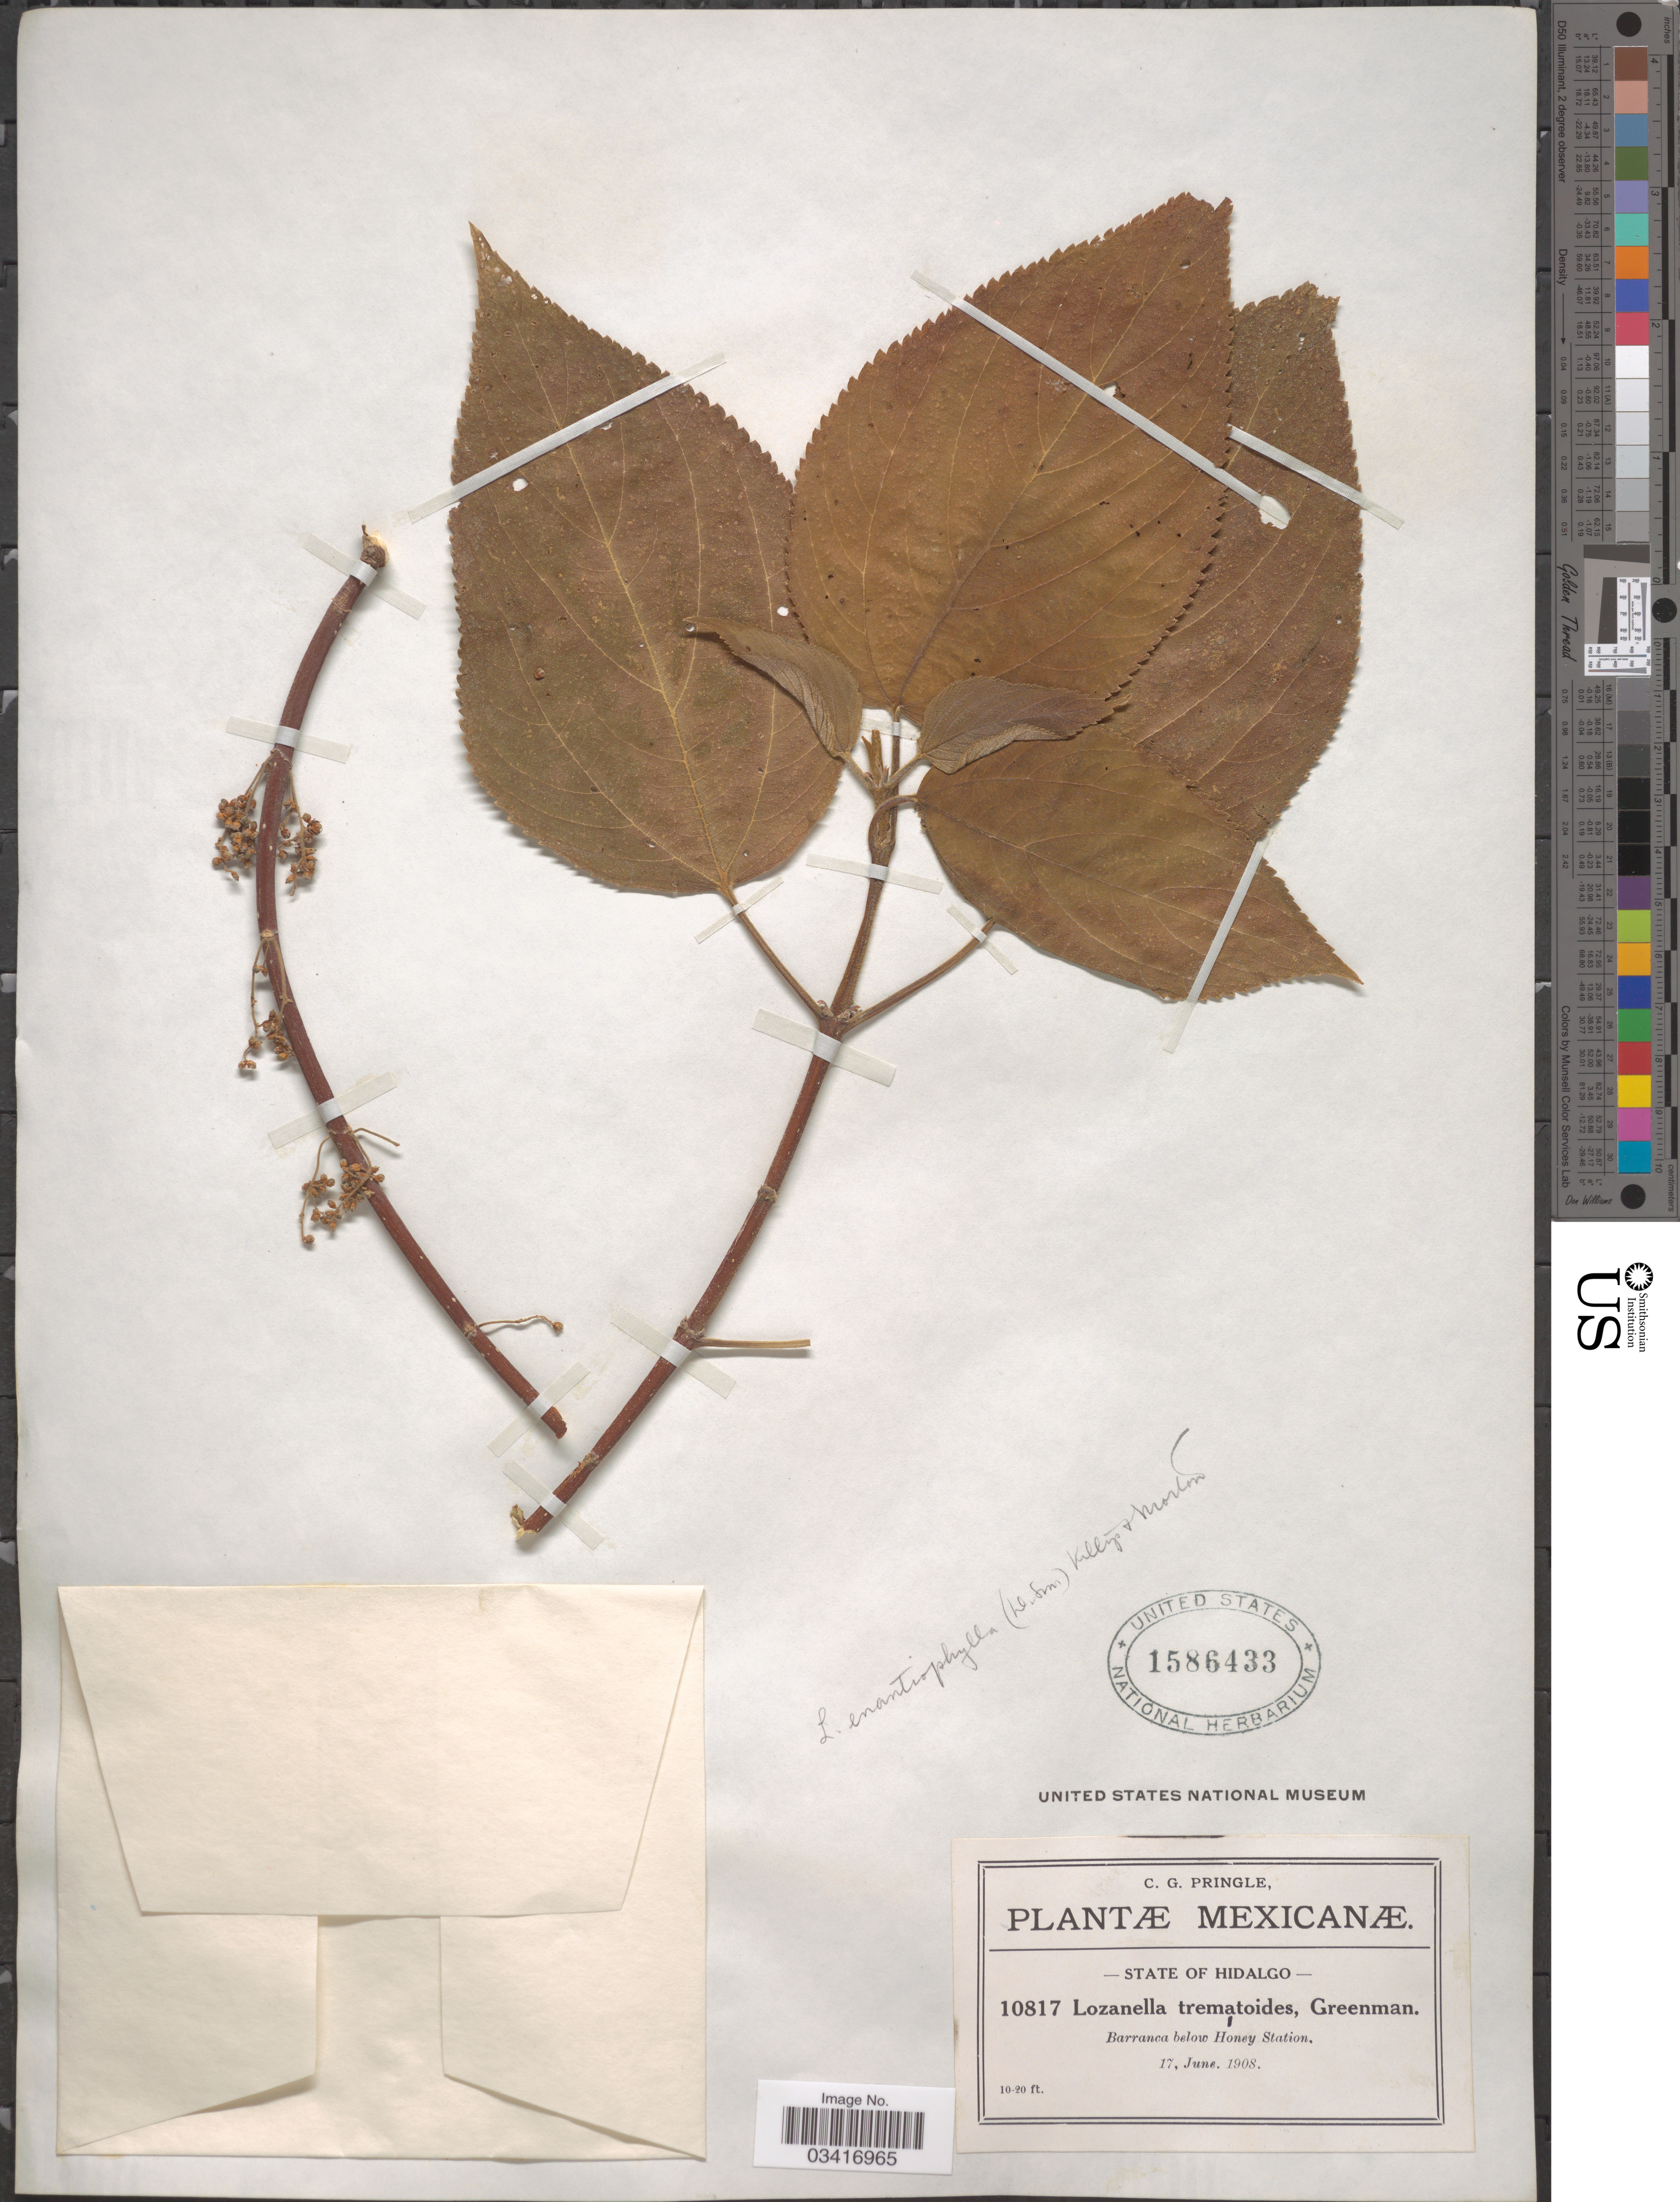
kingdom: Plantae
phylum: Tracheophyta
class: Magnoliopsida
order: Rosales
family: Cannabaceae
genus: Lozanella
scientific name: Lozanella enantiophylla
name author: (Donn. Sm.) Killip & C.V. Morton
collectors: C. G. Pringle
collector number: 10817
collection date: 1908-06-17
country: Mexico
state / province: Hidalgo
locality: Barranca below Honey Station.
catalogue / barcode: US 1586433